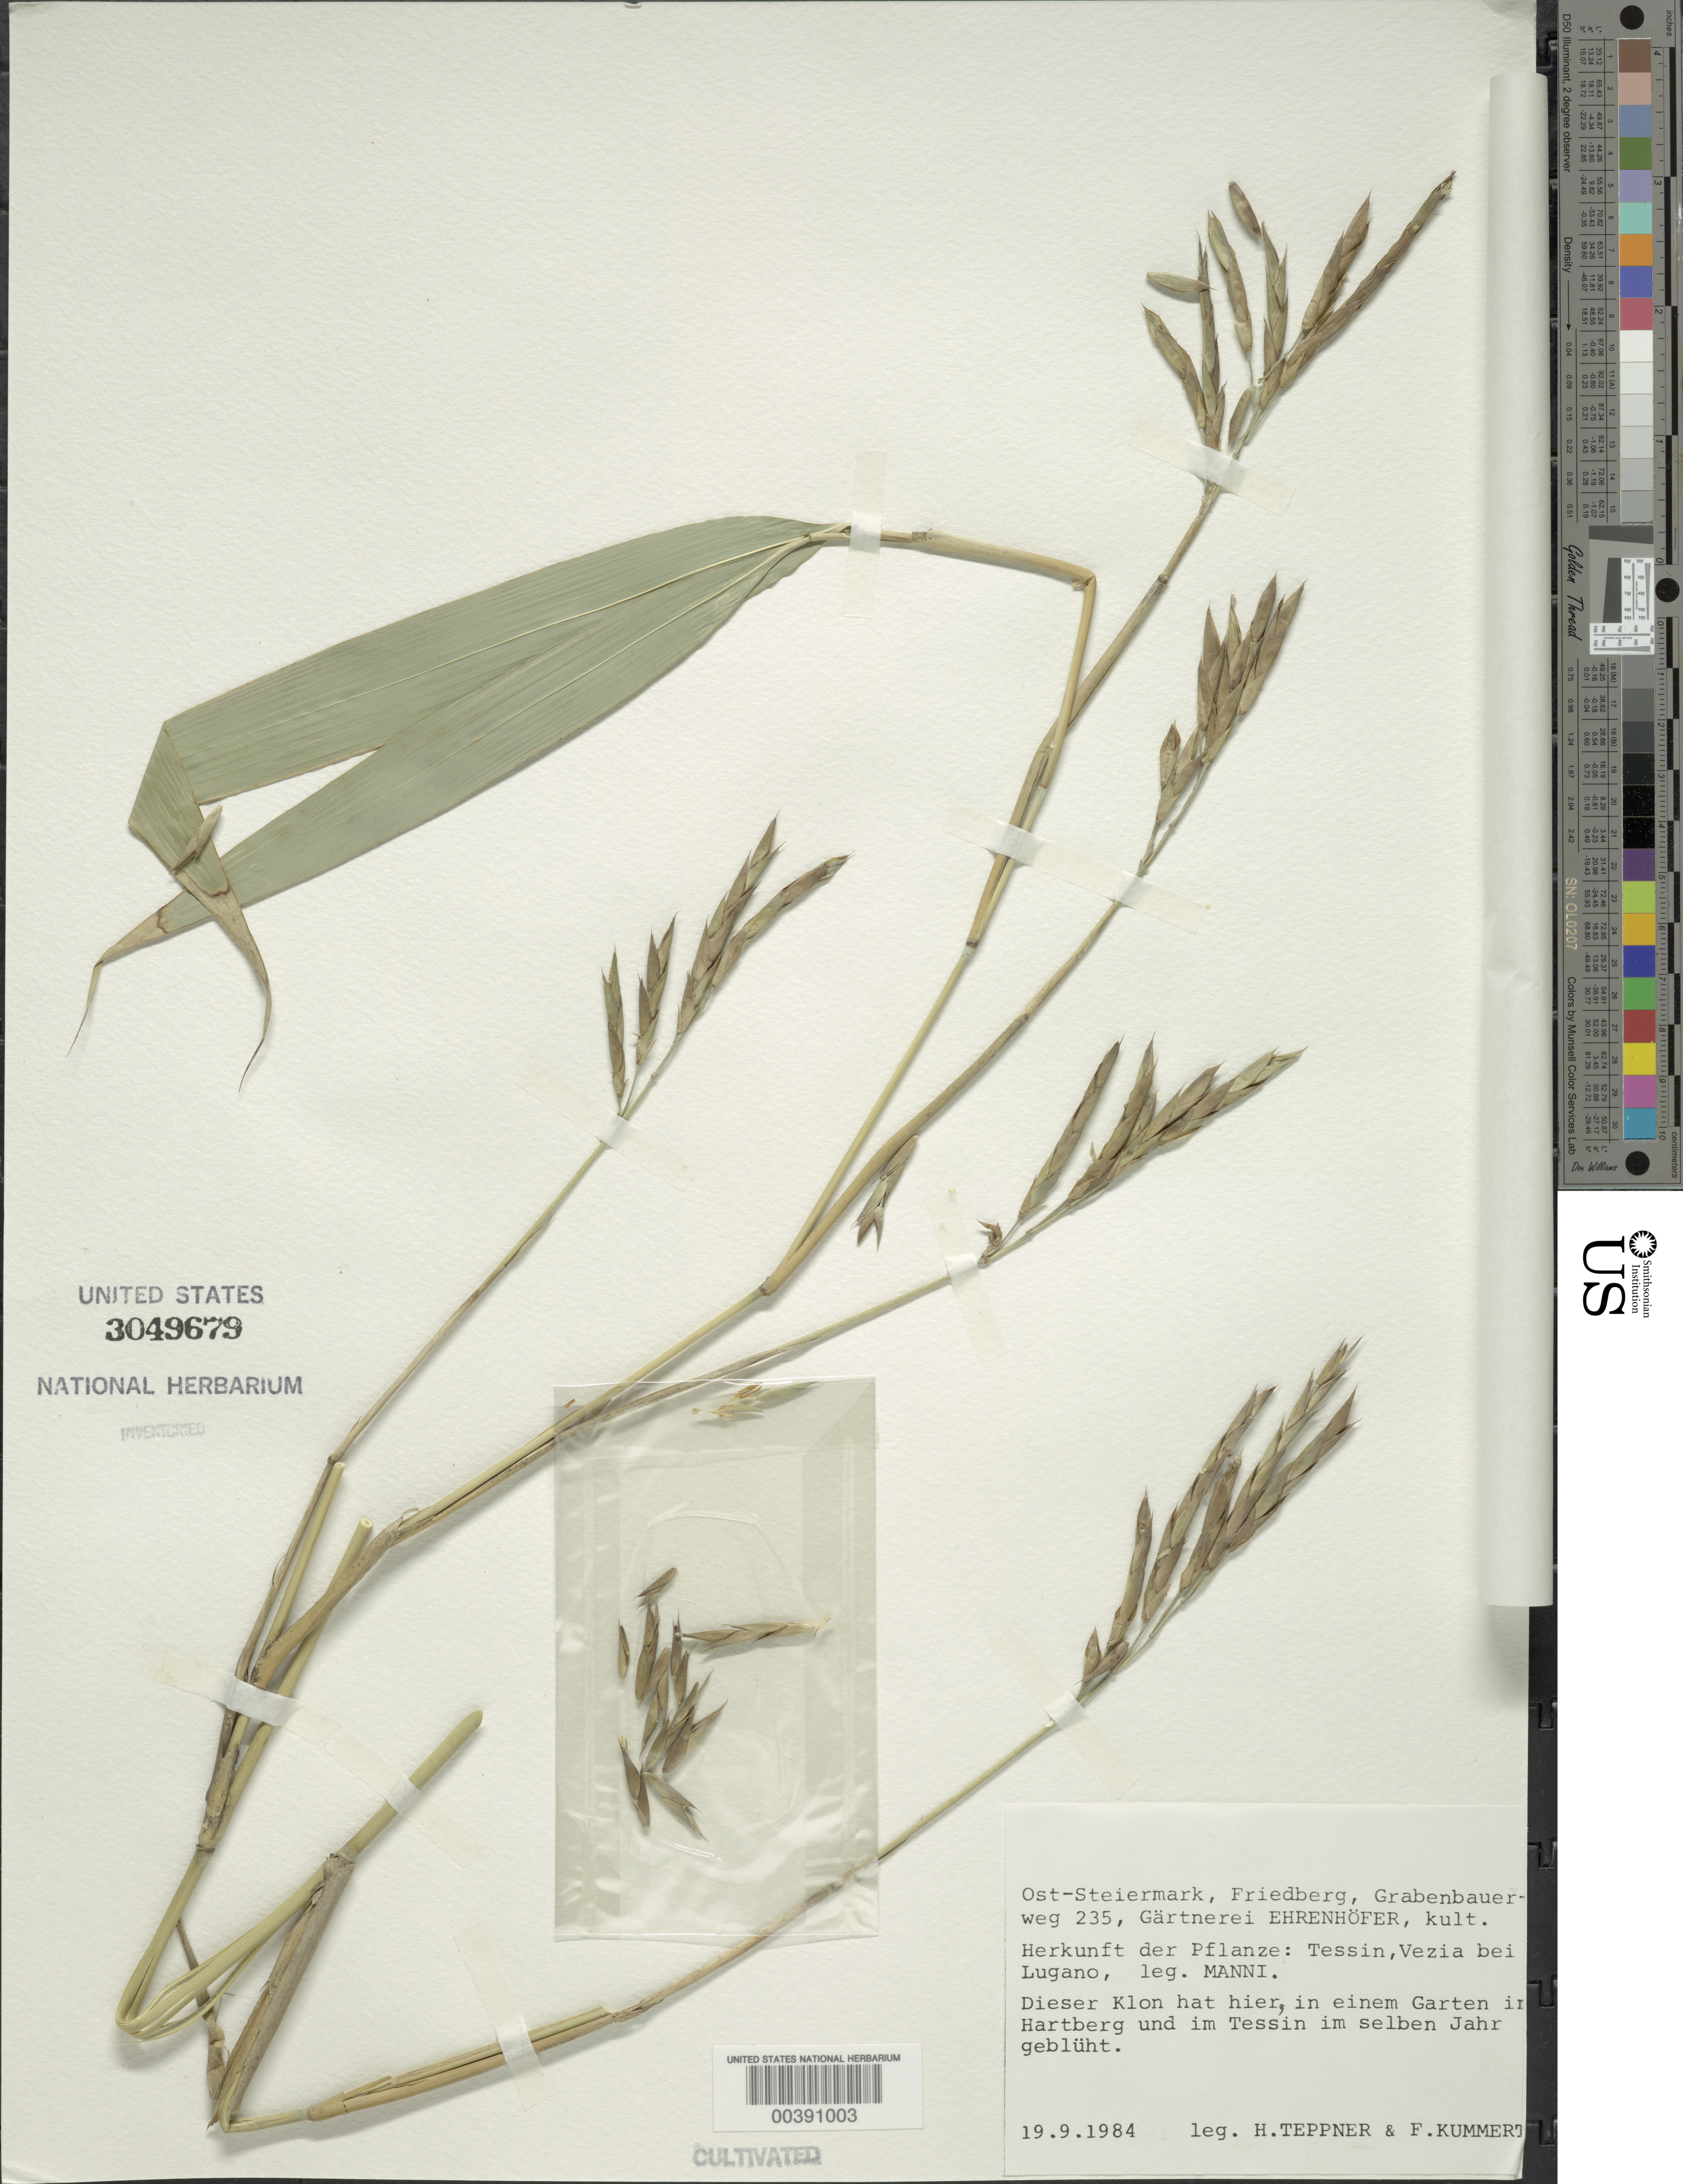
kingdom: Plantae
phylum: Tracheophyta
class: Liliopsida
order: Poales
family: Poaceae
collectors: H. Teppner & F. Kummert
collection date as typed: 19 Sep 1984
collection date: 1984-09-19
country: Austria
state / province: Steiermark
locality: Friedberg, Hartberg Garden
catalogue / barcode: US 3049679